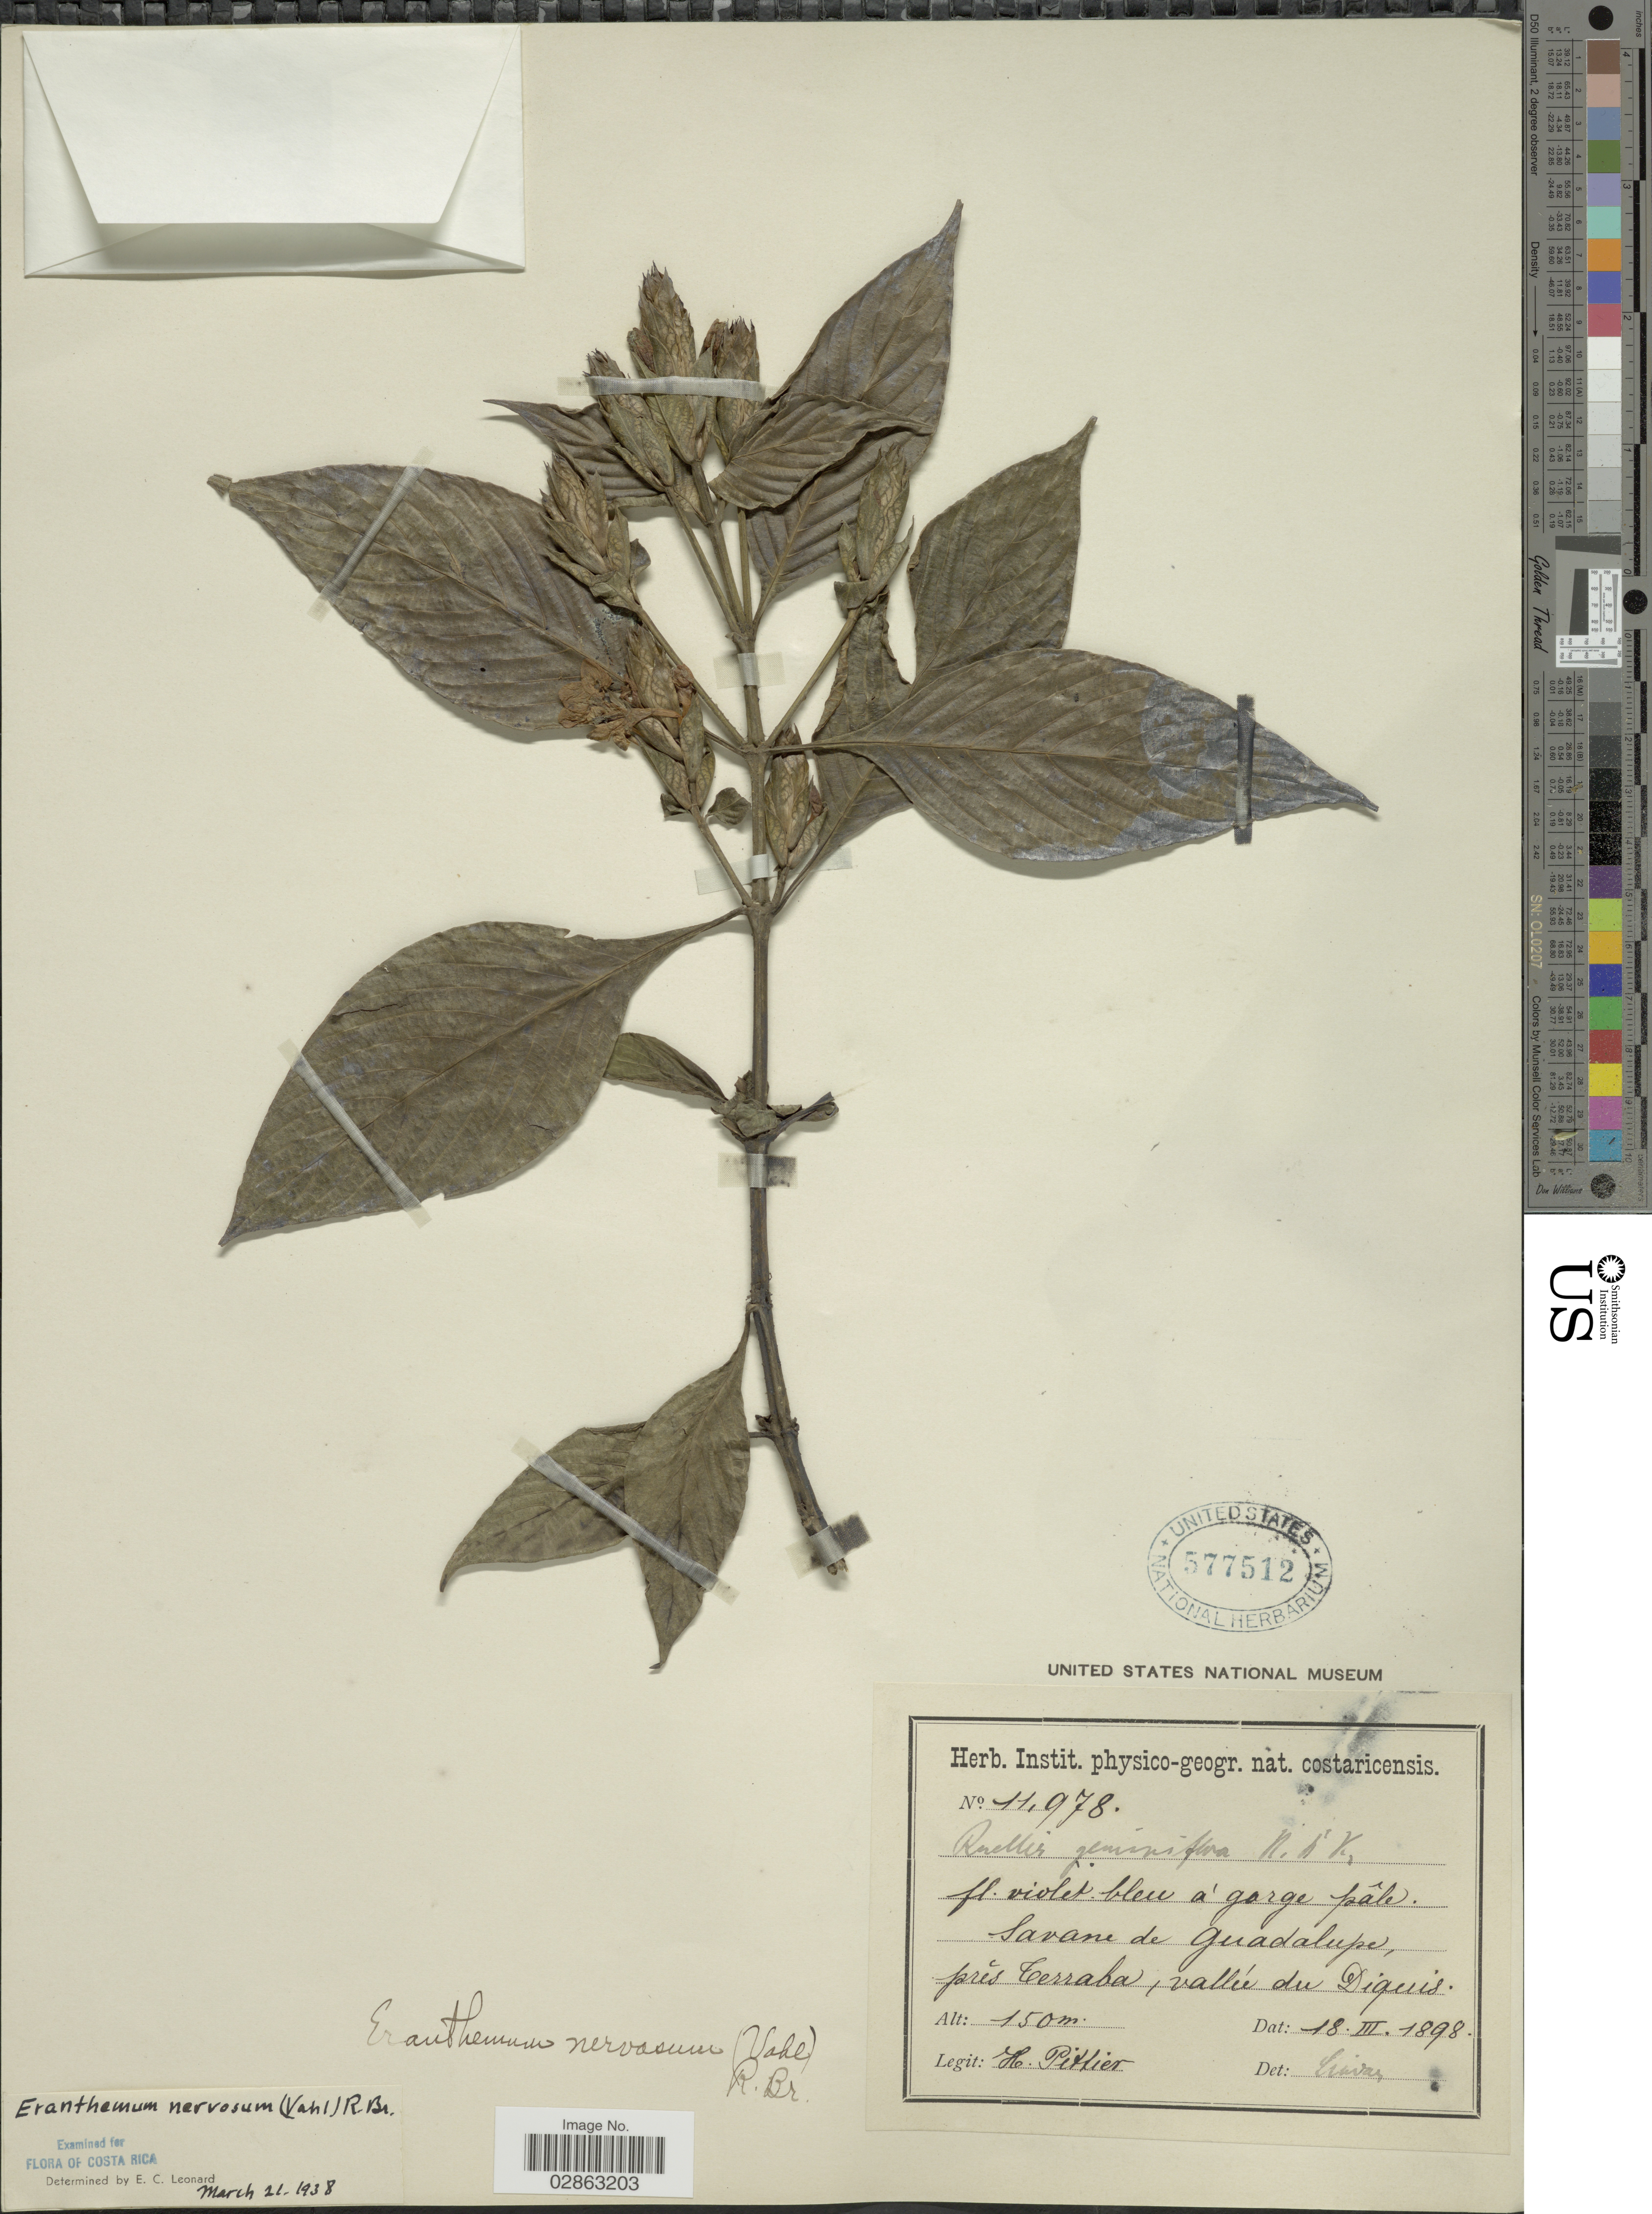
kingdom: Plantae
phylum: Tracheophyta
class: Magnoliopsida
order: Lamiales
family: Acanthaceae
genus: Eranthemum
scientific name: Eranthemum pulchellum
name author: Andrews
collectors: H. F. Pittier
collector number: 11978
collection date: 1898-03-18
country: Costa Rica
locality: Savane de Guadalupe, prés Cerraba, vallée du Diquis.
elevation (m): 150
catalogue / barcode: US 577512